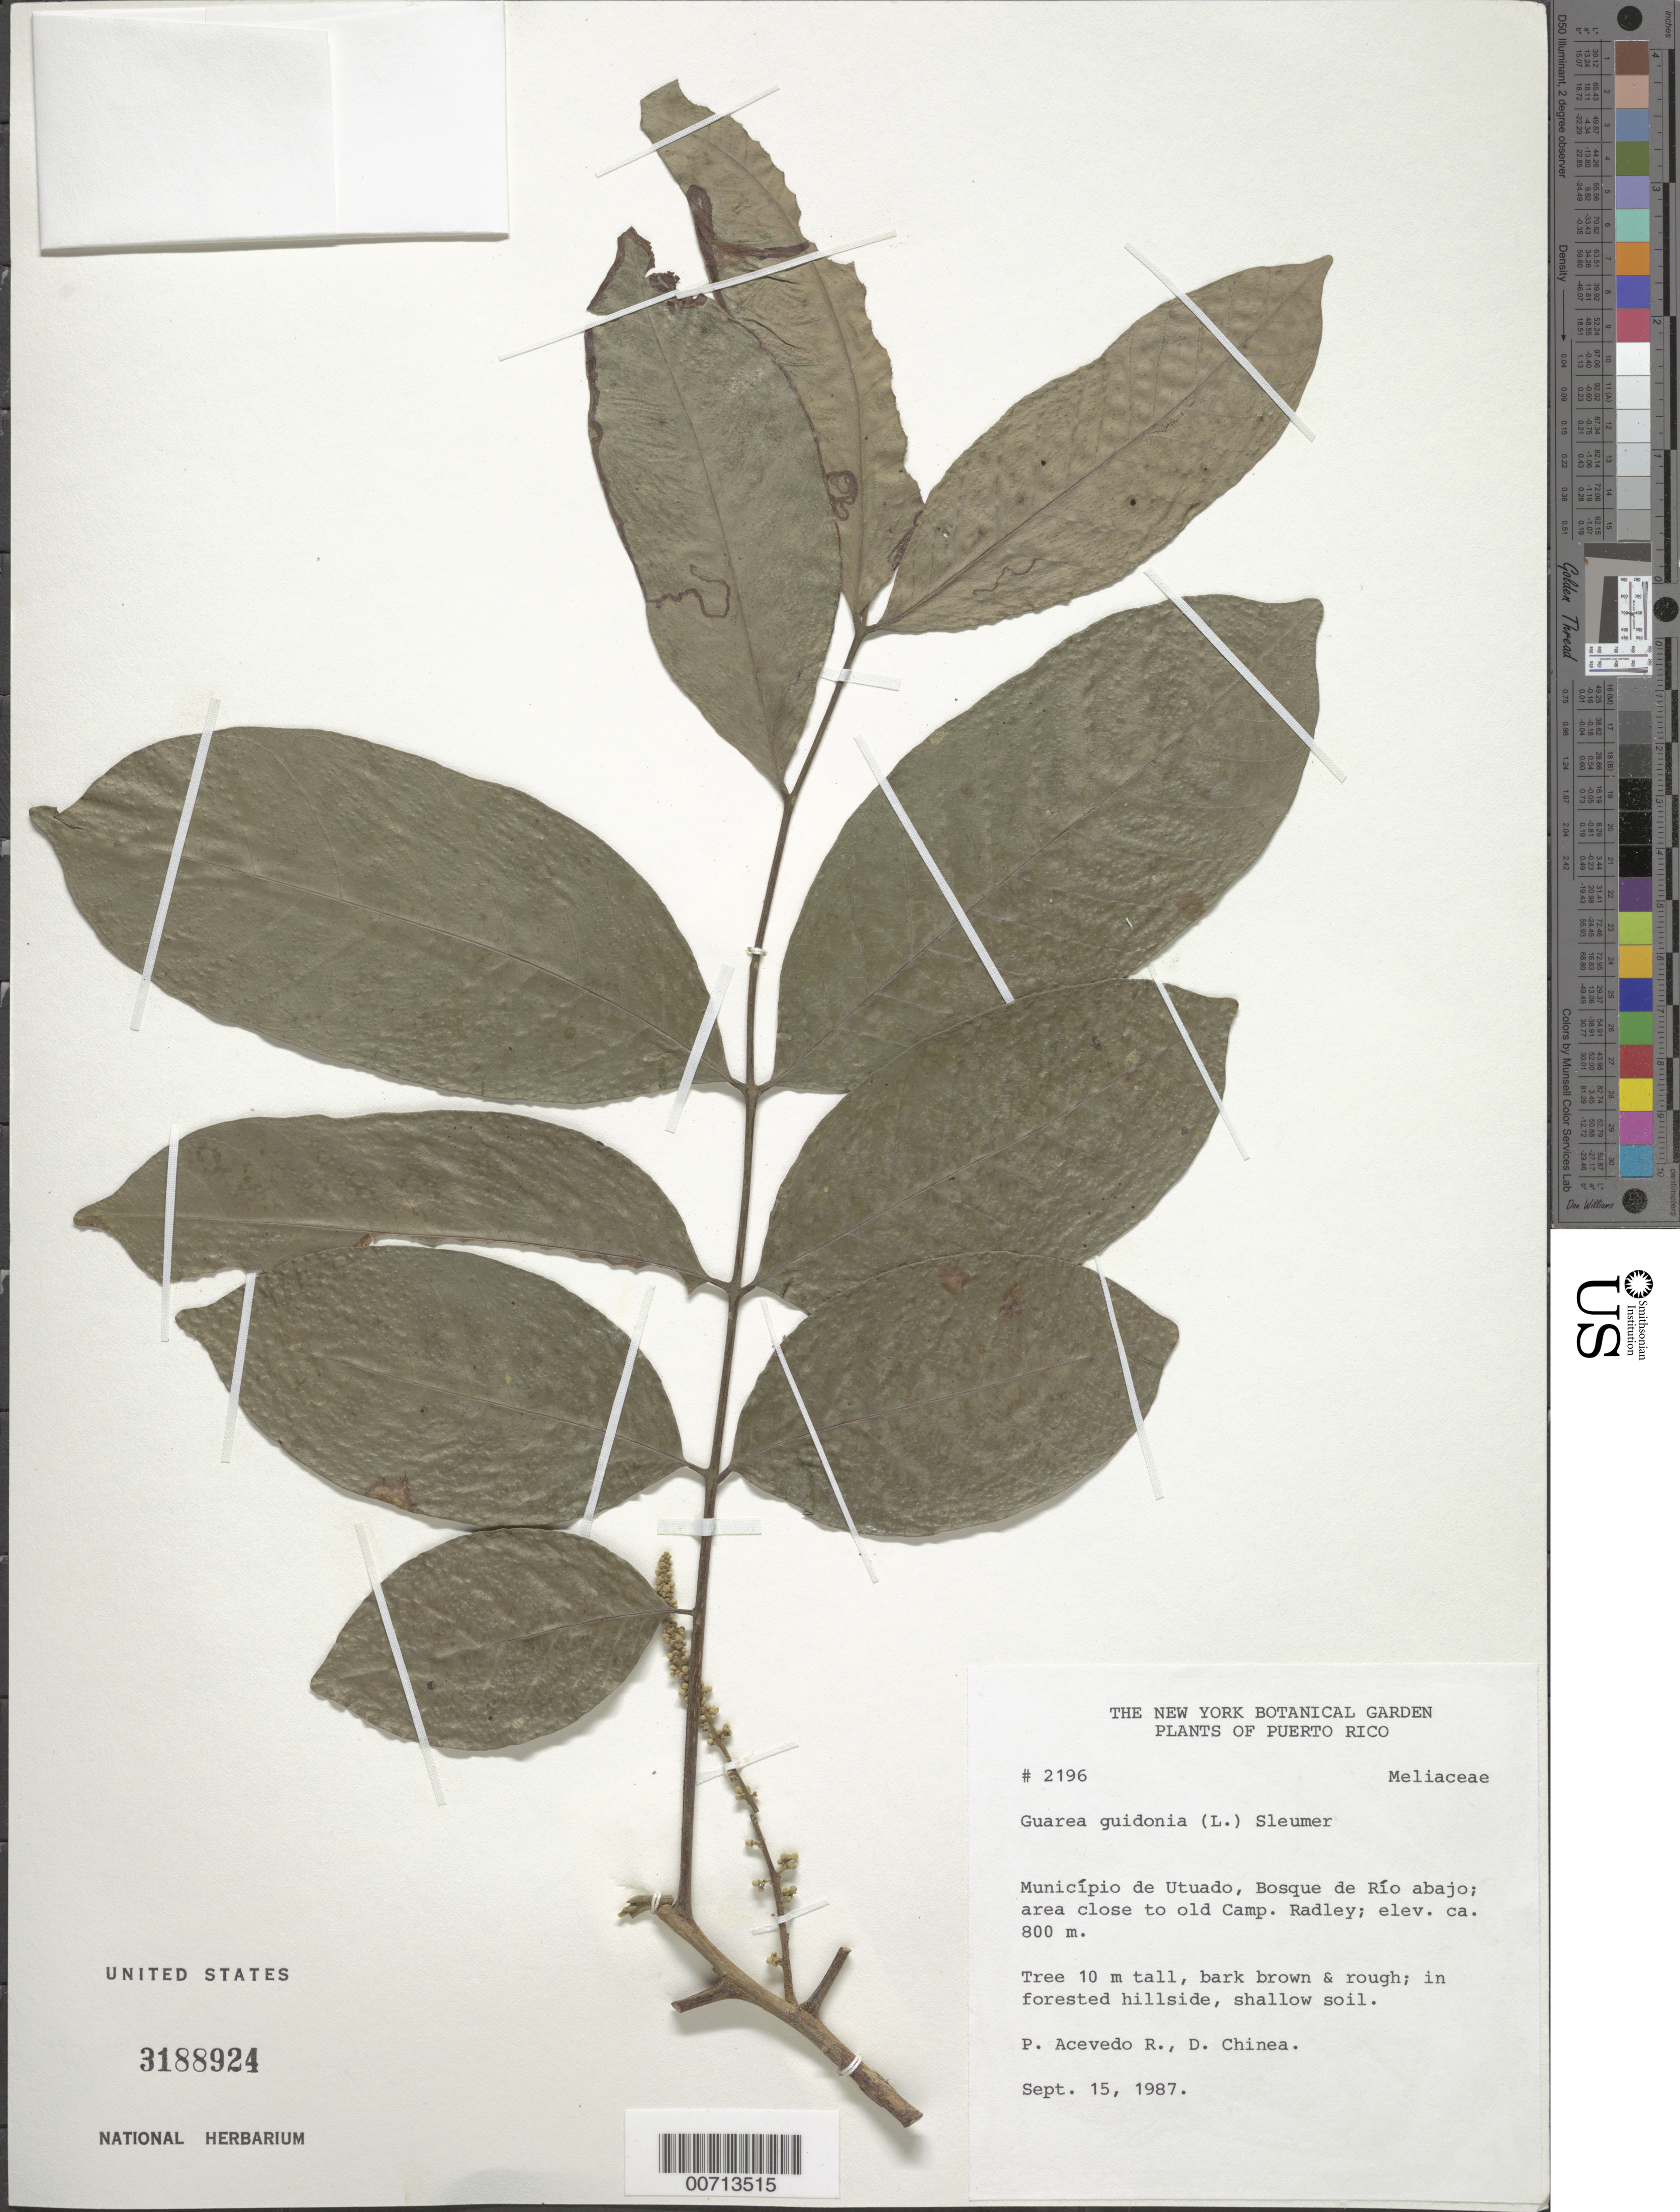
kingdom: Plantae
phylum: Tracheophyta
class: Magnoliopsida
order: Sapindales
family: Meliaceae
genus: Guarea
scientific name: Guarea guidonia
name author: (L.) Sleumer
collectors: P. Acevedo-Rodr. & D. Chinea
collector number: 2196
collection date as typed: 10 Sep 1987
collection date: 1987-09-10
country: Puerto Rico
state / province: Arecibo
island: Puerto Rico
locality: Arecibo; Bosque de Río Abajo, Camp Radley.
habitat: Area adjacent to camp.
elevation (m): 300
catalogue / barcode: US 3188924